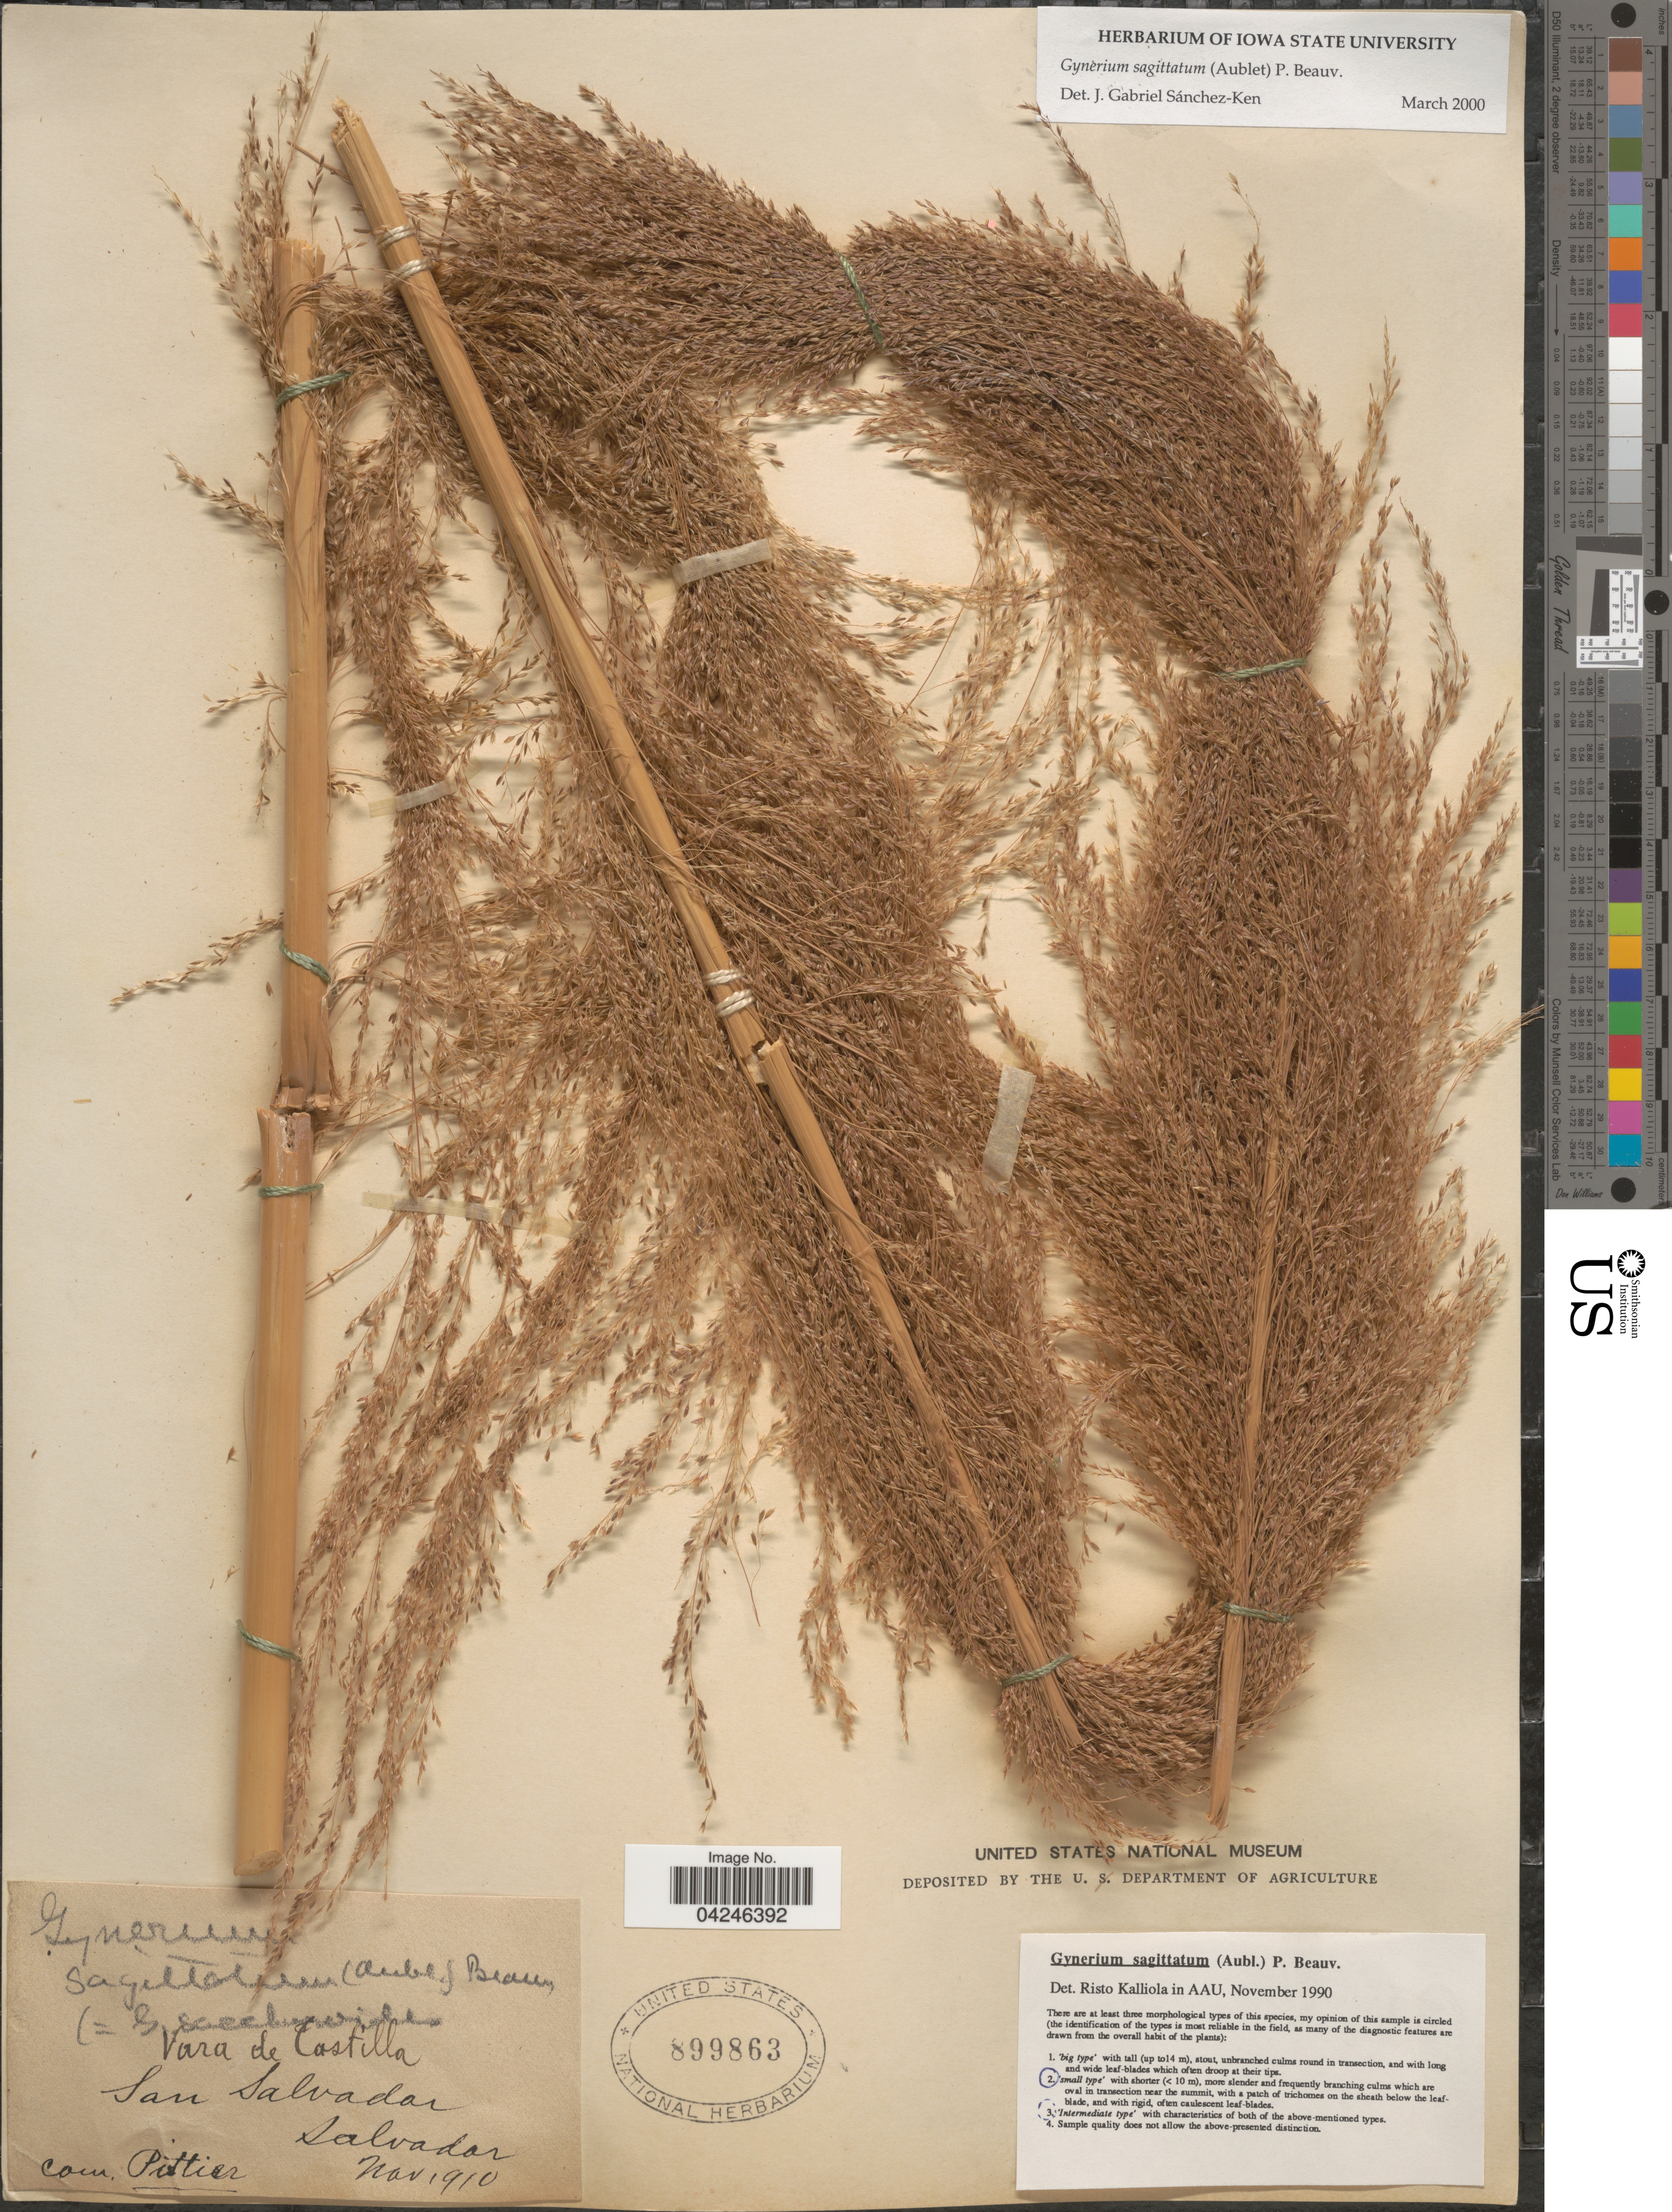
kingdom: Plantae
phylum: Tracheophyta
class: Liliopsida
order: Poales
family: Poaceae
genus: Gynerium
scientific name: Gynerium sagittatum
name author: (Aubl.) P. Beauv.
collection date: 1910-11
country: El Salvador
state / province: San Salvador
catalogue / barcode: US 899863